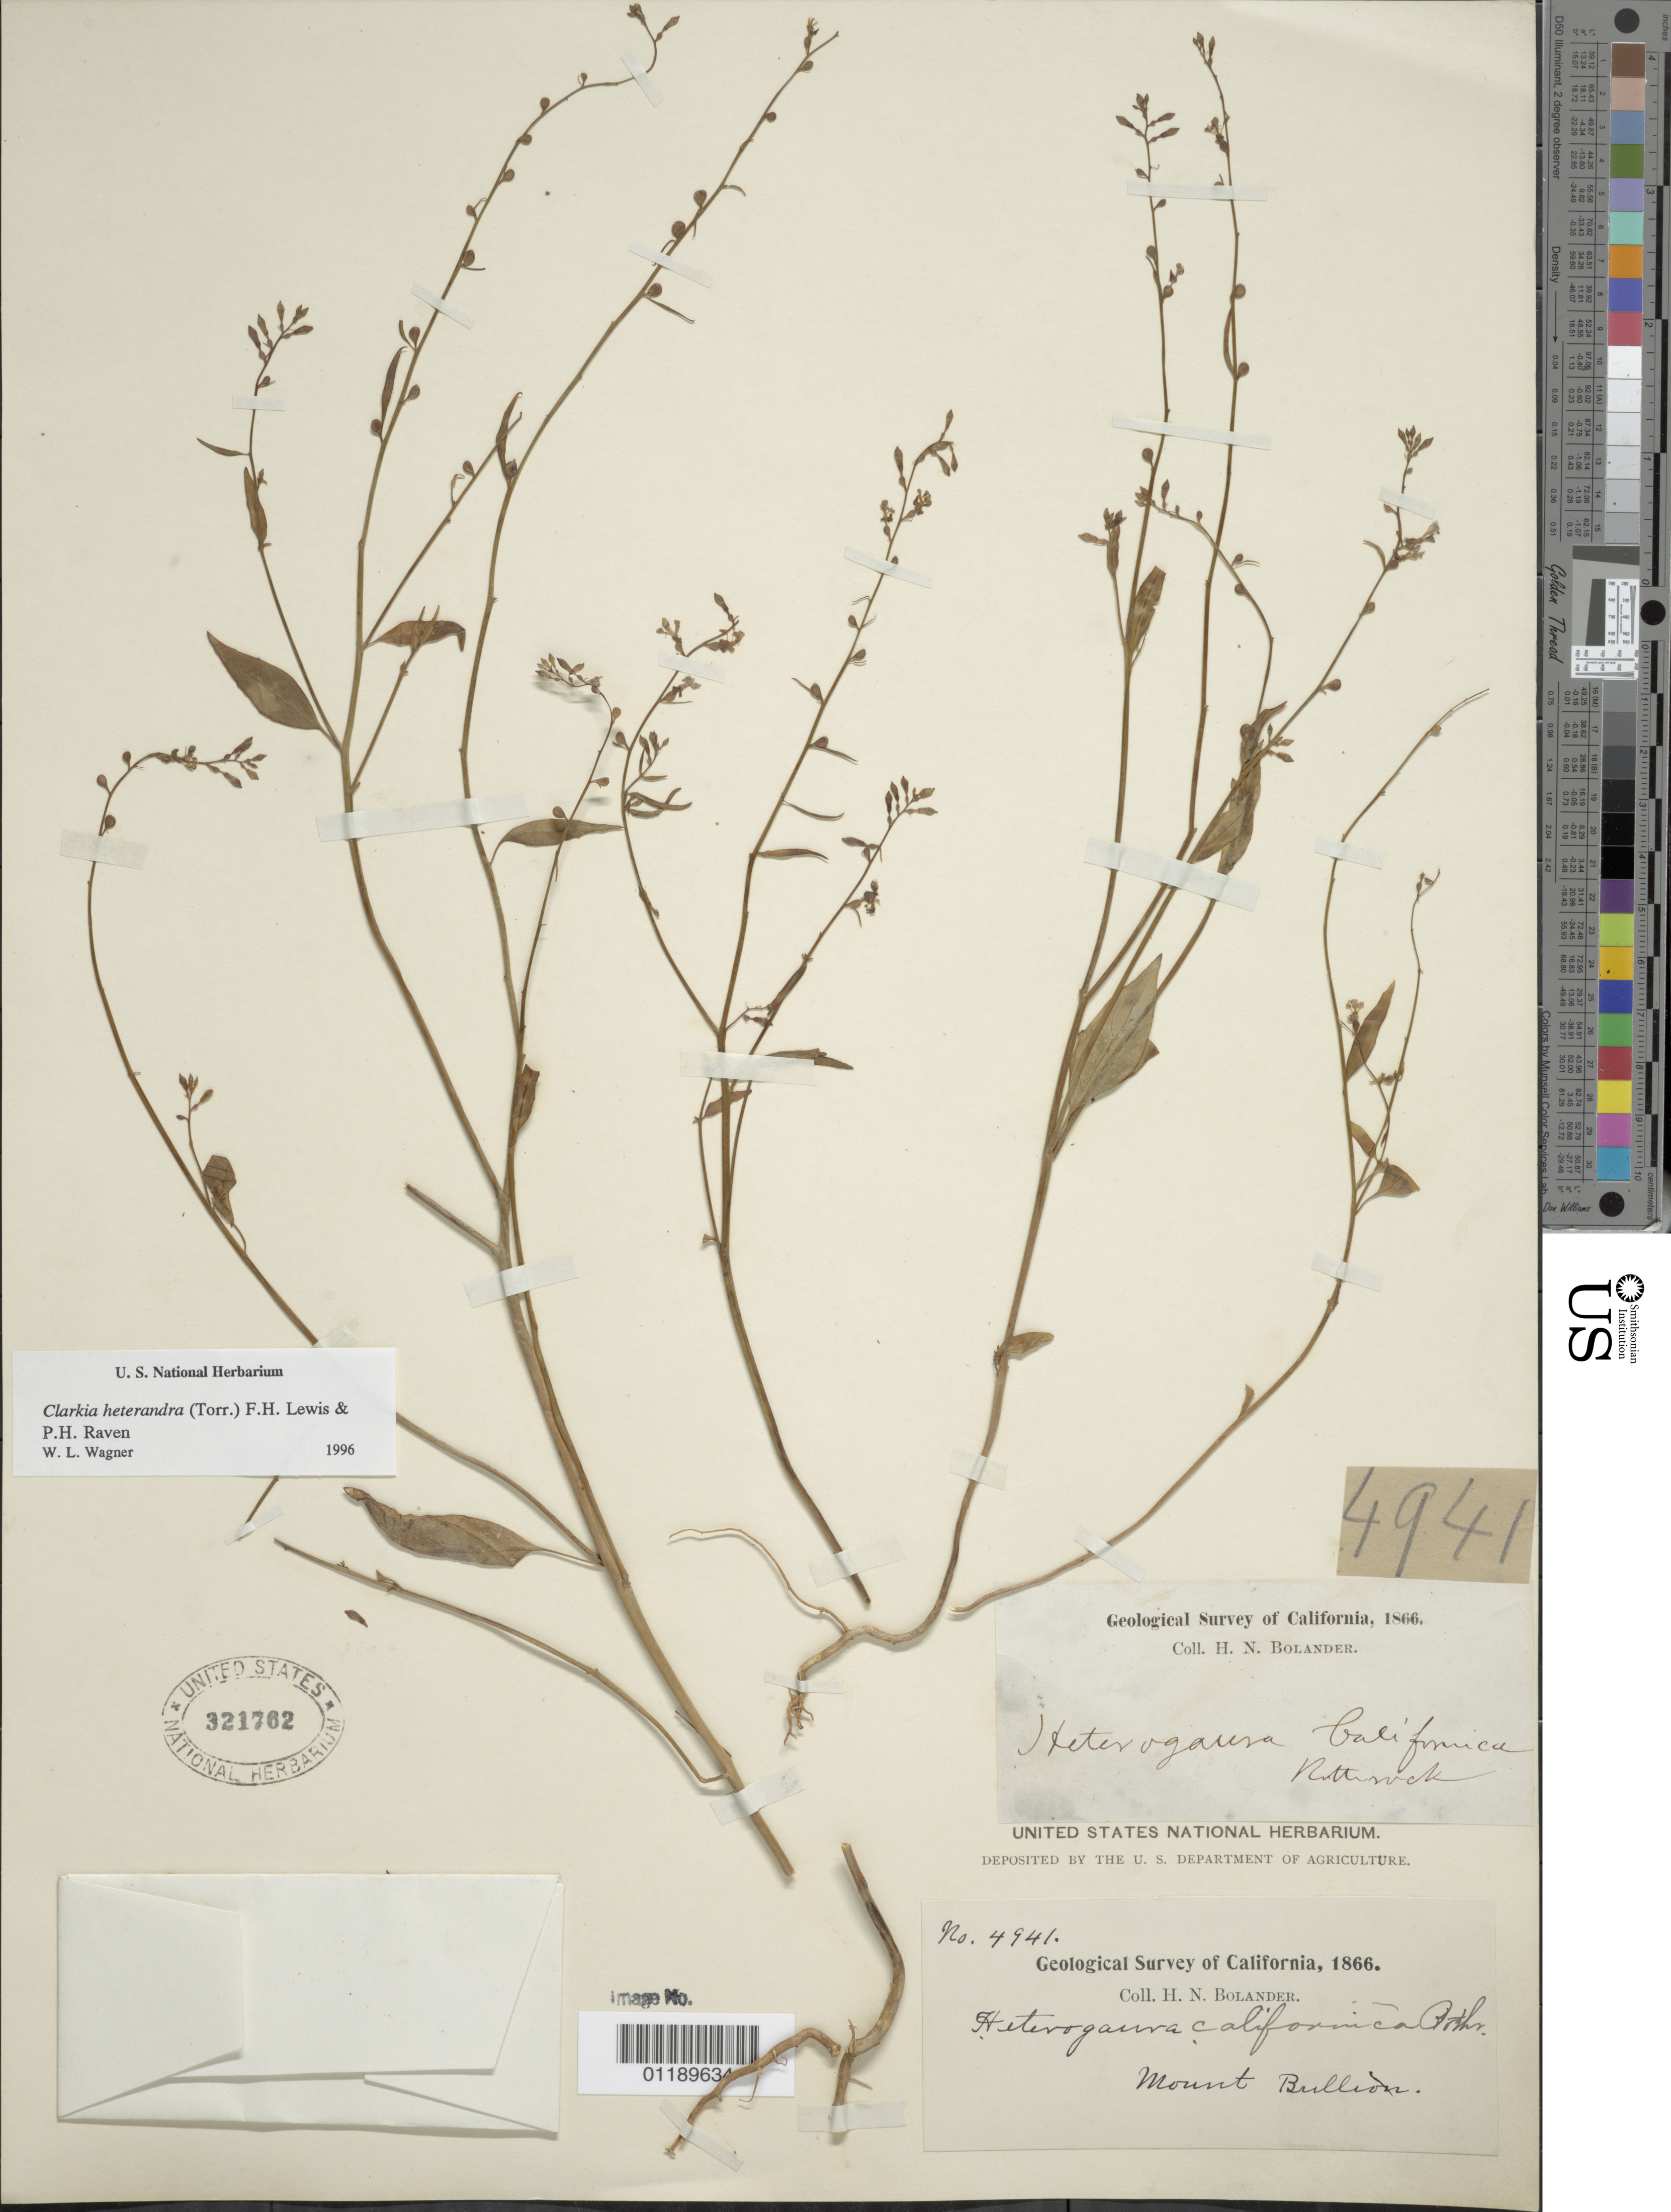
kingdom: Plantae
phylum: Tracheophyta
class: Magnoliopsida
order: Myrtales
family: Onagraceae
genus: Clarkia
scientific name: Clarkia heterandra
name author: (Torr.) F. H. Lewis & P.H. Raven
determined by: Wagner, W. L., (BOT), Smithsonian Institution - National Museum of Natural History (UNITED STATES)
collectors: H. Bolander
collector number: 4941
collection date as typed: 1866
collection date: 1866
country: United States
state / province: California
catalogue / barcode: US 321762